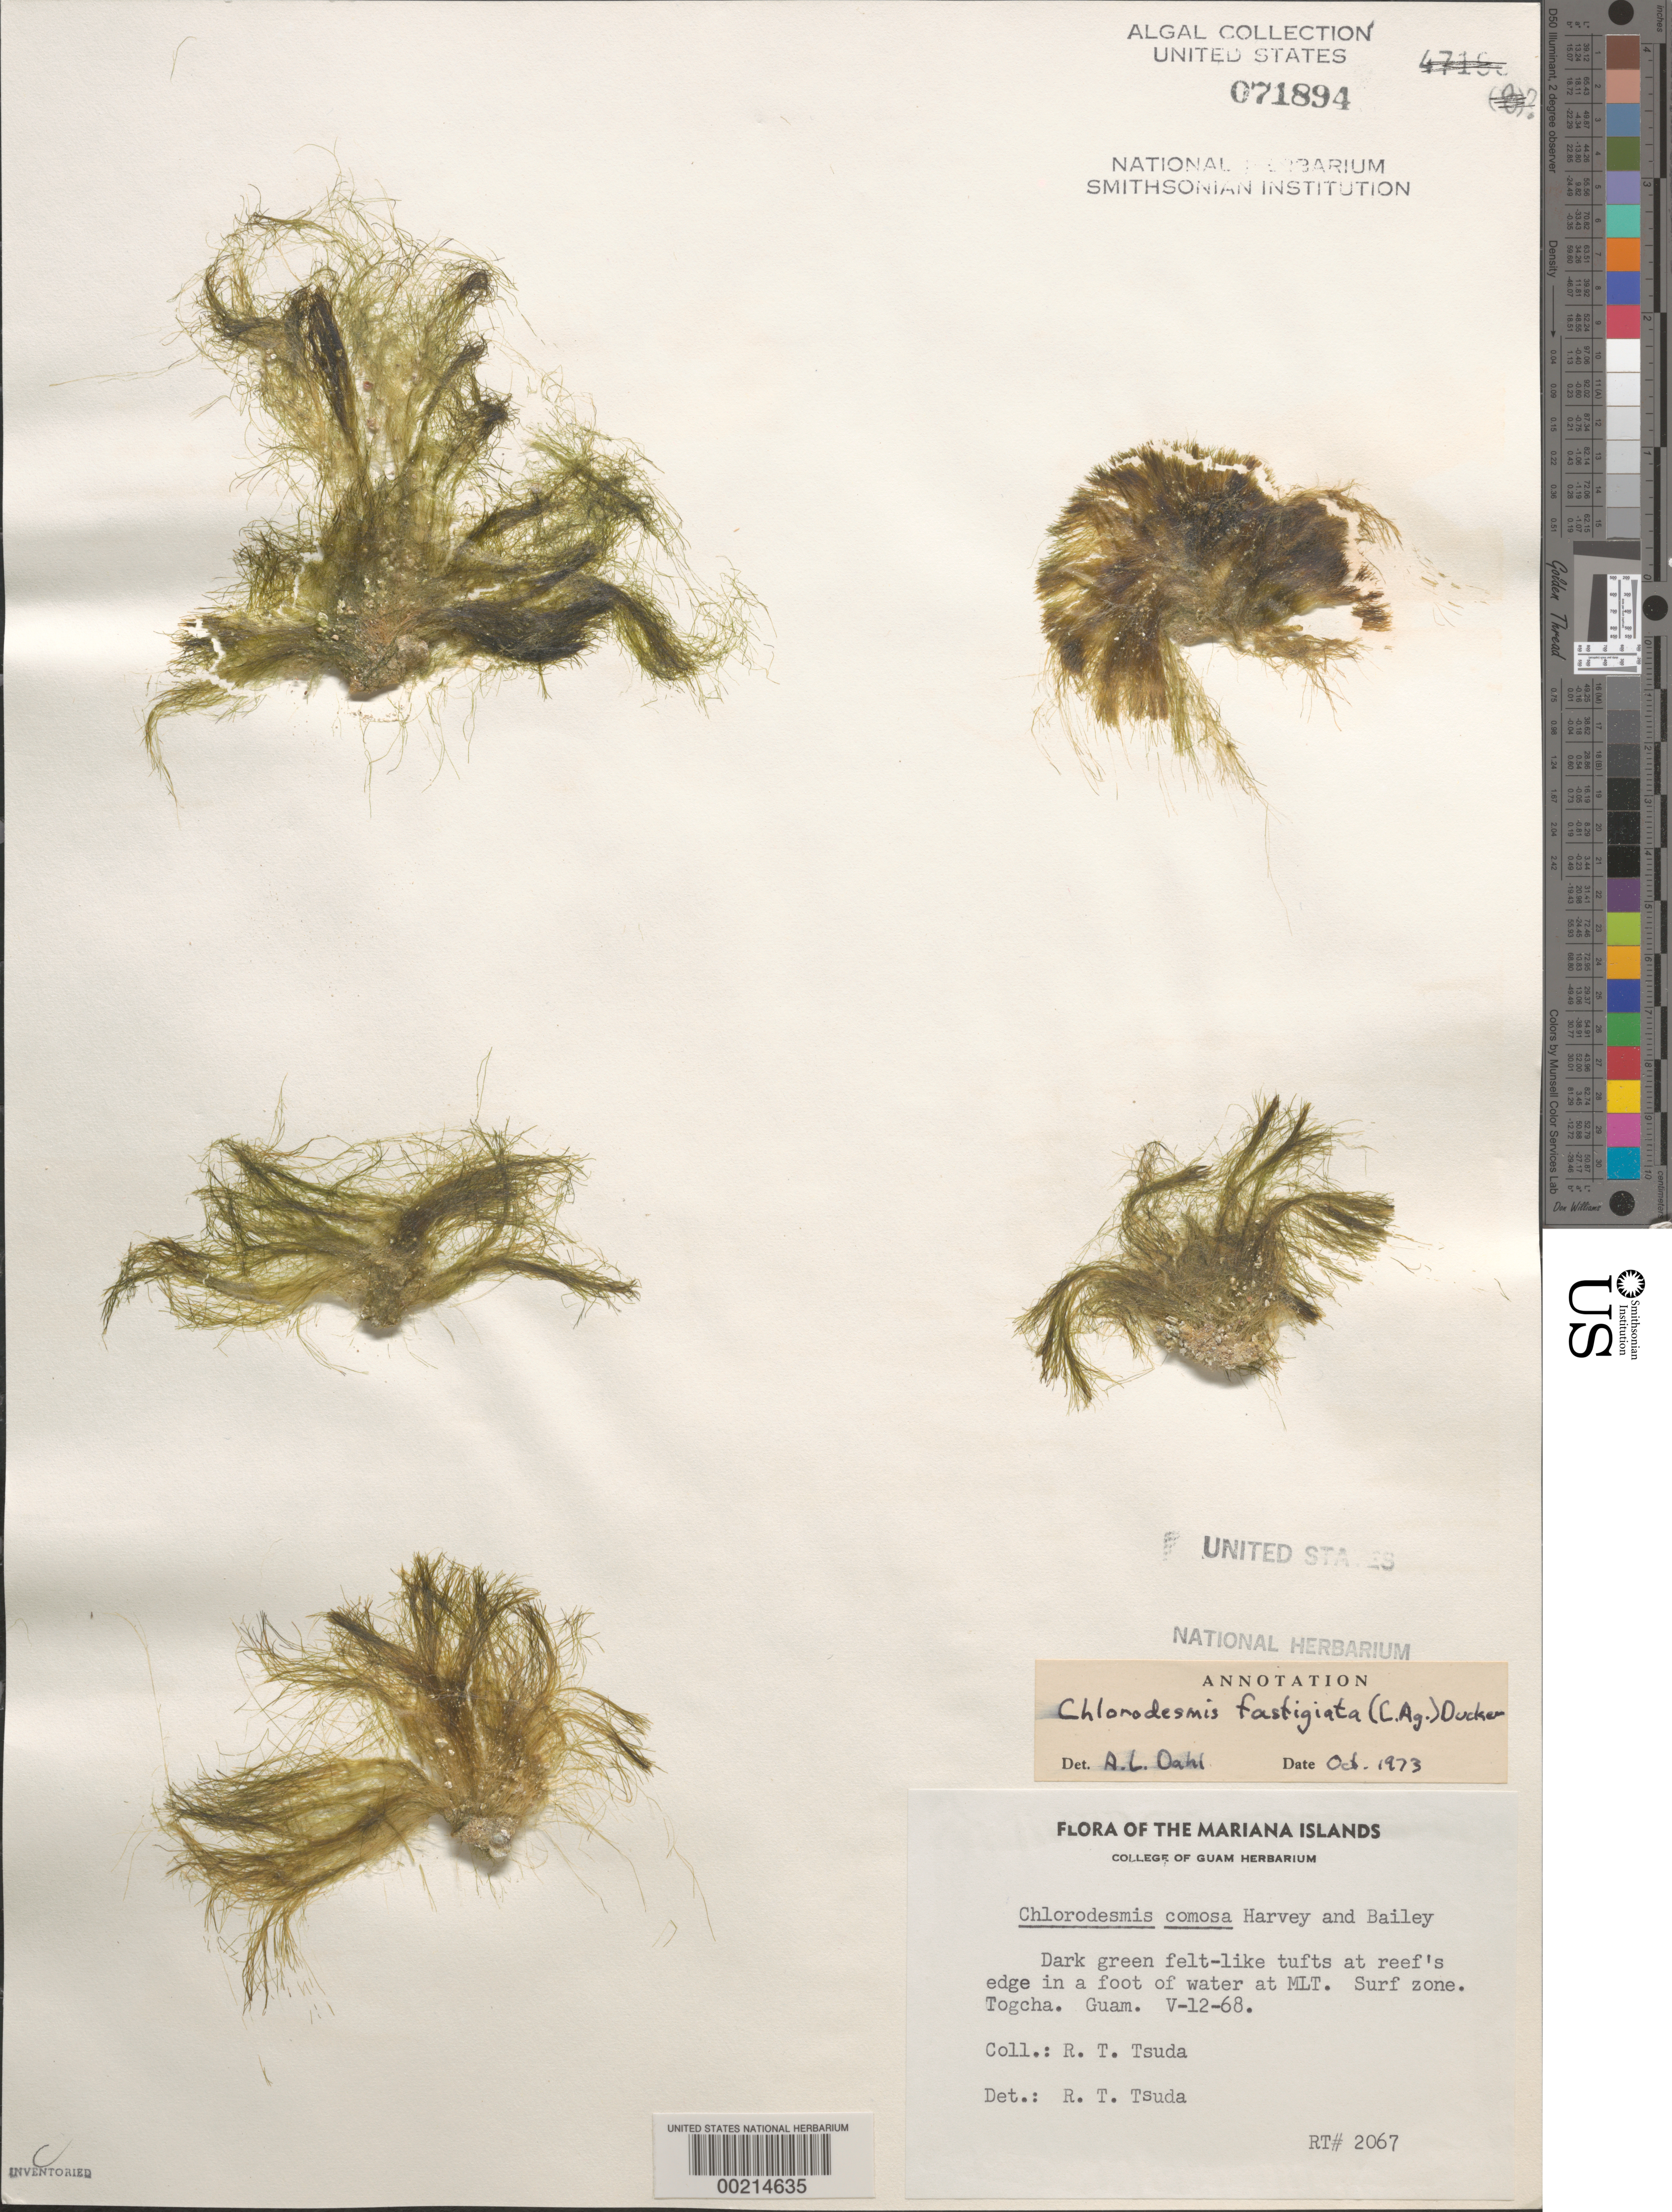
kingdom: Plantae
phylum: Chlorophyta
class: Ulvophyceae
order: Bryopsidales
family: Udoteaceae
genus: Chlorodesmis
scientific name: Chlorodesmis fastigiata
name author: (C. Agardh) S.C. Ducker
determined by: Tsuda, R. T.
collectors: R. Tsuda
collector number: Rt 2067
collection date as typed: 12 May 1968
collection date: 1968-05-12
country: Guam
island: Guam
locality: Togcha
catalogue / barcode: US 71894